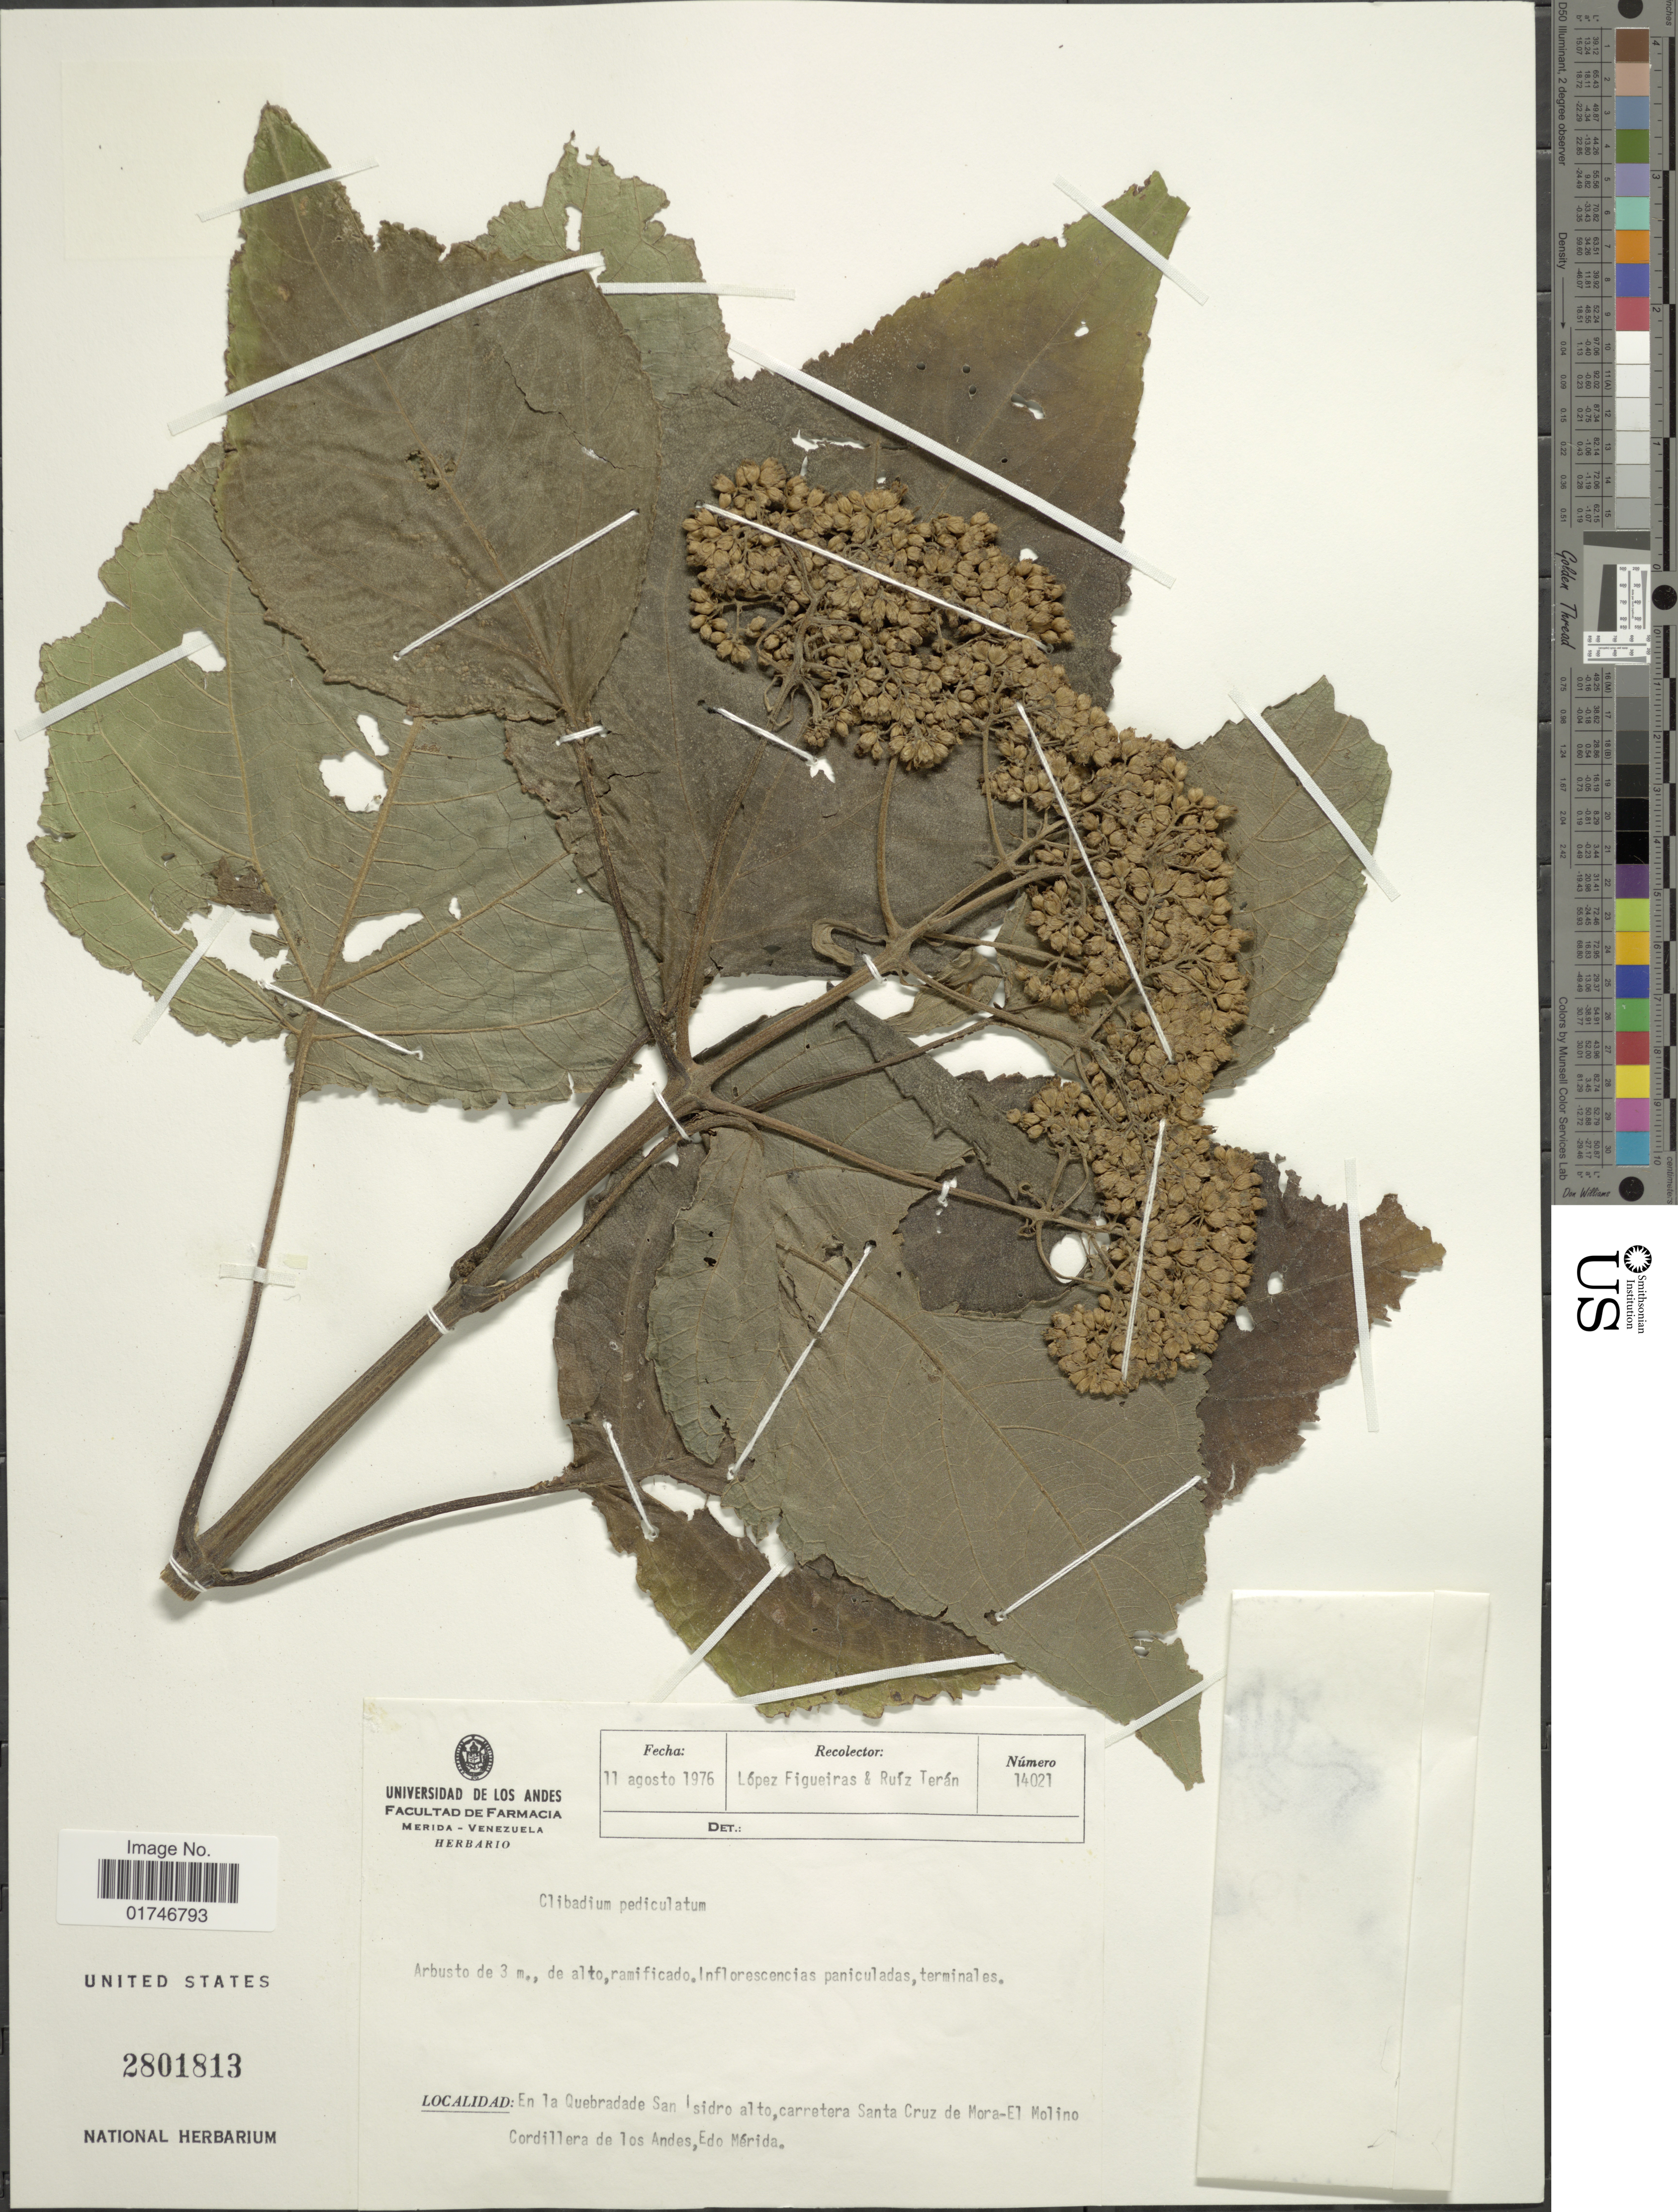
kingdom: Plantae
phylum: Tracheophyta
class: Magnoliopsida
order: Asterales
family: Asteraceae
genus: Clibadium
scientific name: Clibadium pediculatum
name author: Aristeg.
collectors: M. López Figueiras & L. E. Ruíz-Terán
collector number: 14021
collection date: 1976-08-11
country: Venezuela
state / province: Mérida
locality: En La Quebradade San Isidro alto, carretera Santa Cruz de Mora - El Molino Cordillera de los Andes, Edo Mérida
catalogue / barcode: US 2801813